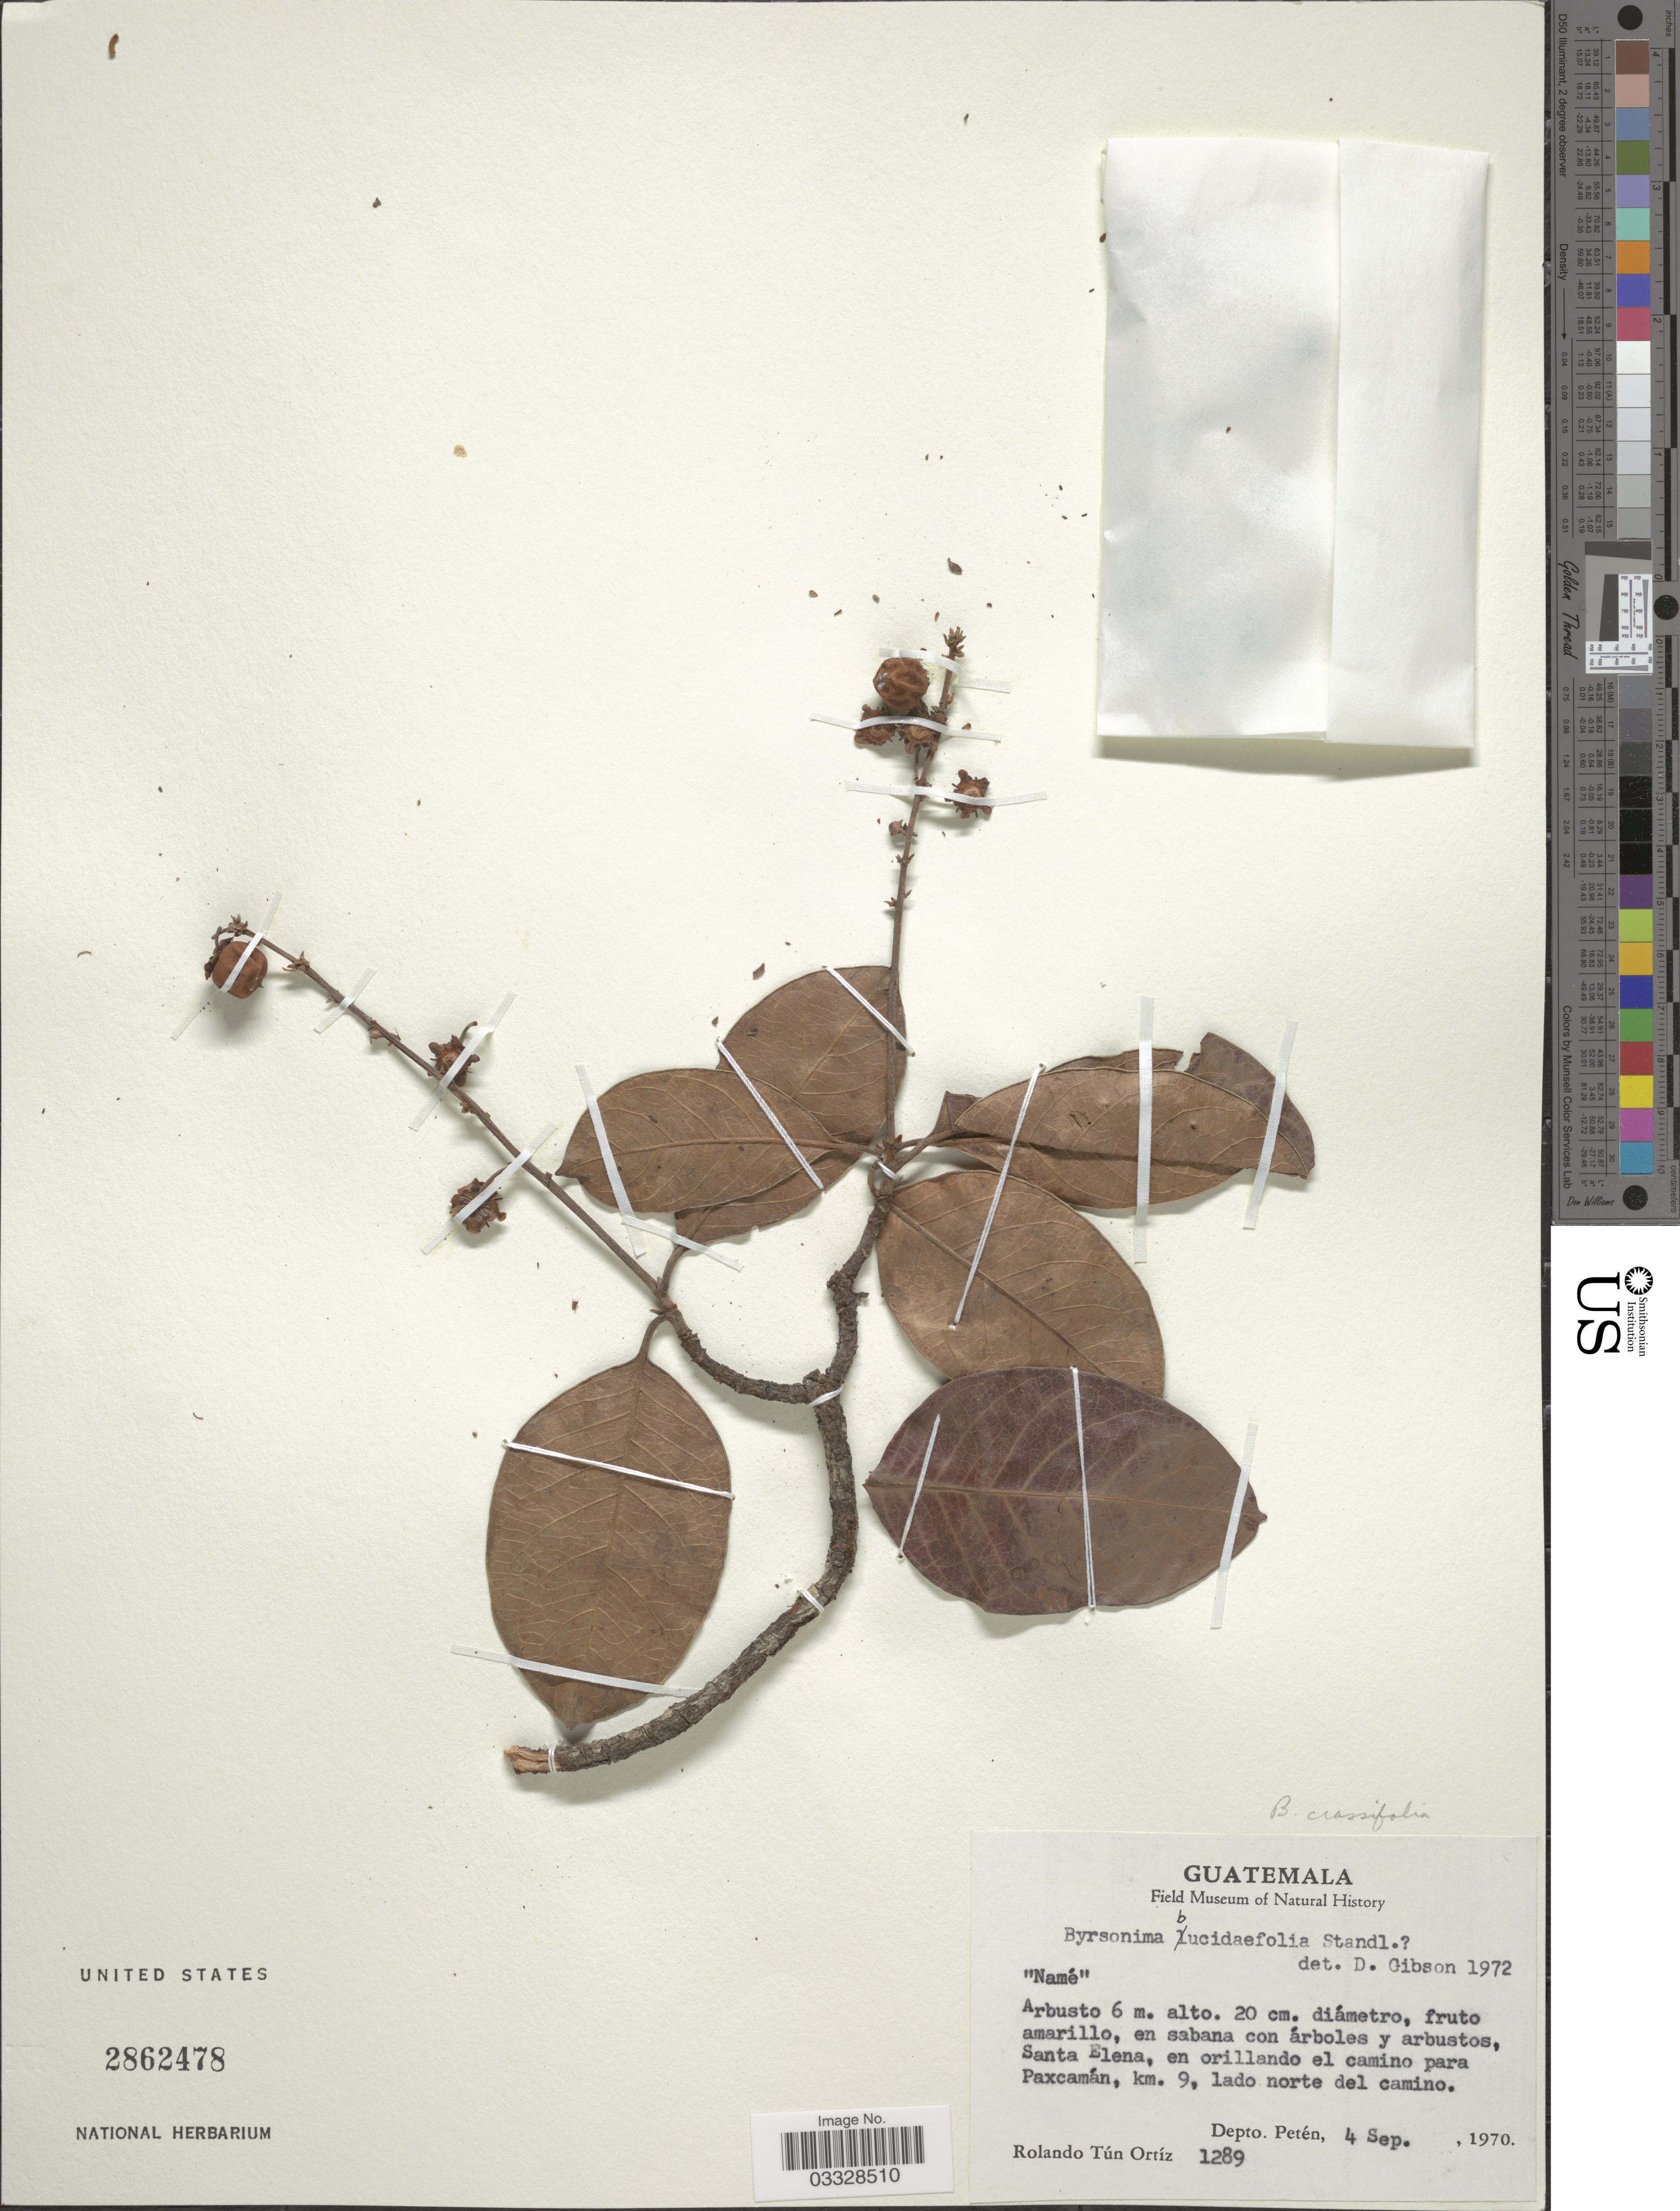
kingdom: Plantae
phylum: Tracheophyta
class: Magnoliopsida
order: Malpighiales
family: Malpighiaceae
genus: Byrsonima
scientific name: Byrsonima crassifolia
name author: (L.) Kunth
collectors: R. Ortiz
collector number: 1289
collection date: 1970-09-04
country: Guatemala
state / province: El Petén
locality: Santa Elena, en orillando el camino. Depto, Petén.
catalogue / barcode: US 2862478